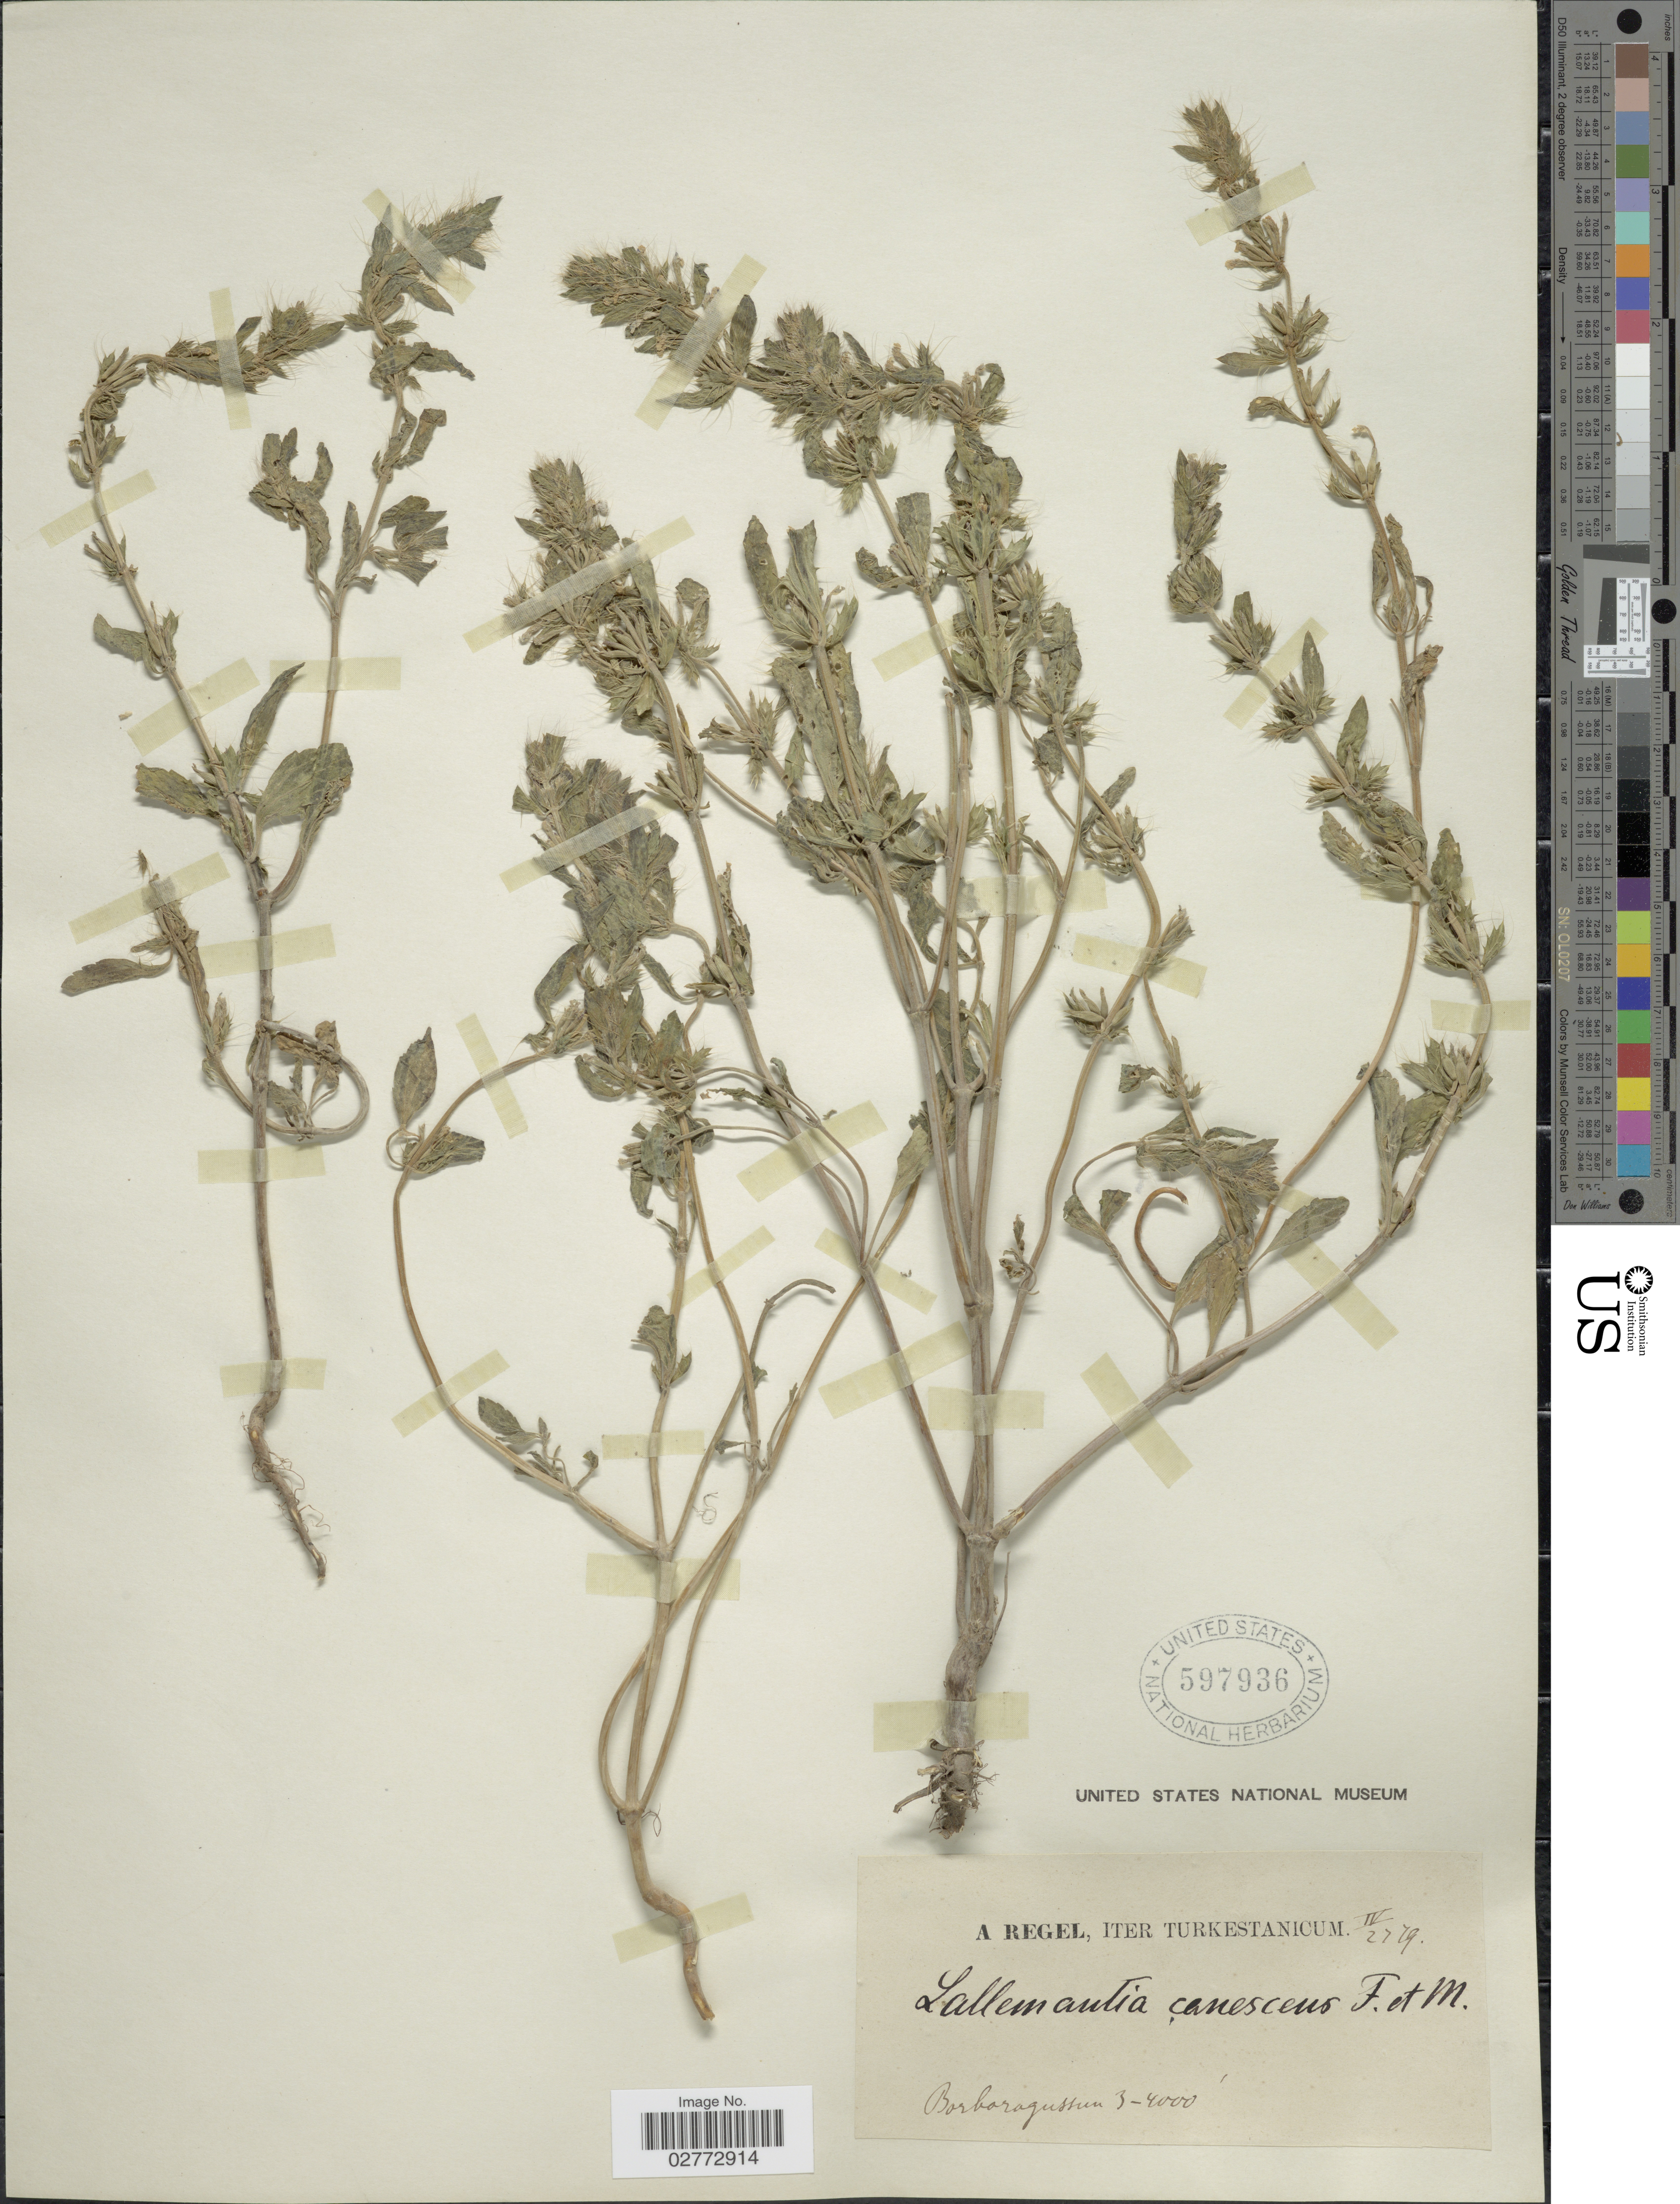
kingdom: Plantae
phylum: Tracheophyta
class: Magnoliopsida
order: Lamiales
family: Lamiaceae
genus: Lallemantia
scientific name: Lallemantia canescens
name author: (L.) Fisch. & C.A. Mey.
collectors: A. Regel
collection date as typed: Transcribed d/m/y: 27/4/79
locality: Turkestanicum. Borboragussun. [interpreted]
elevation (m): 914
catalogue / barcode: US 597936